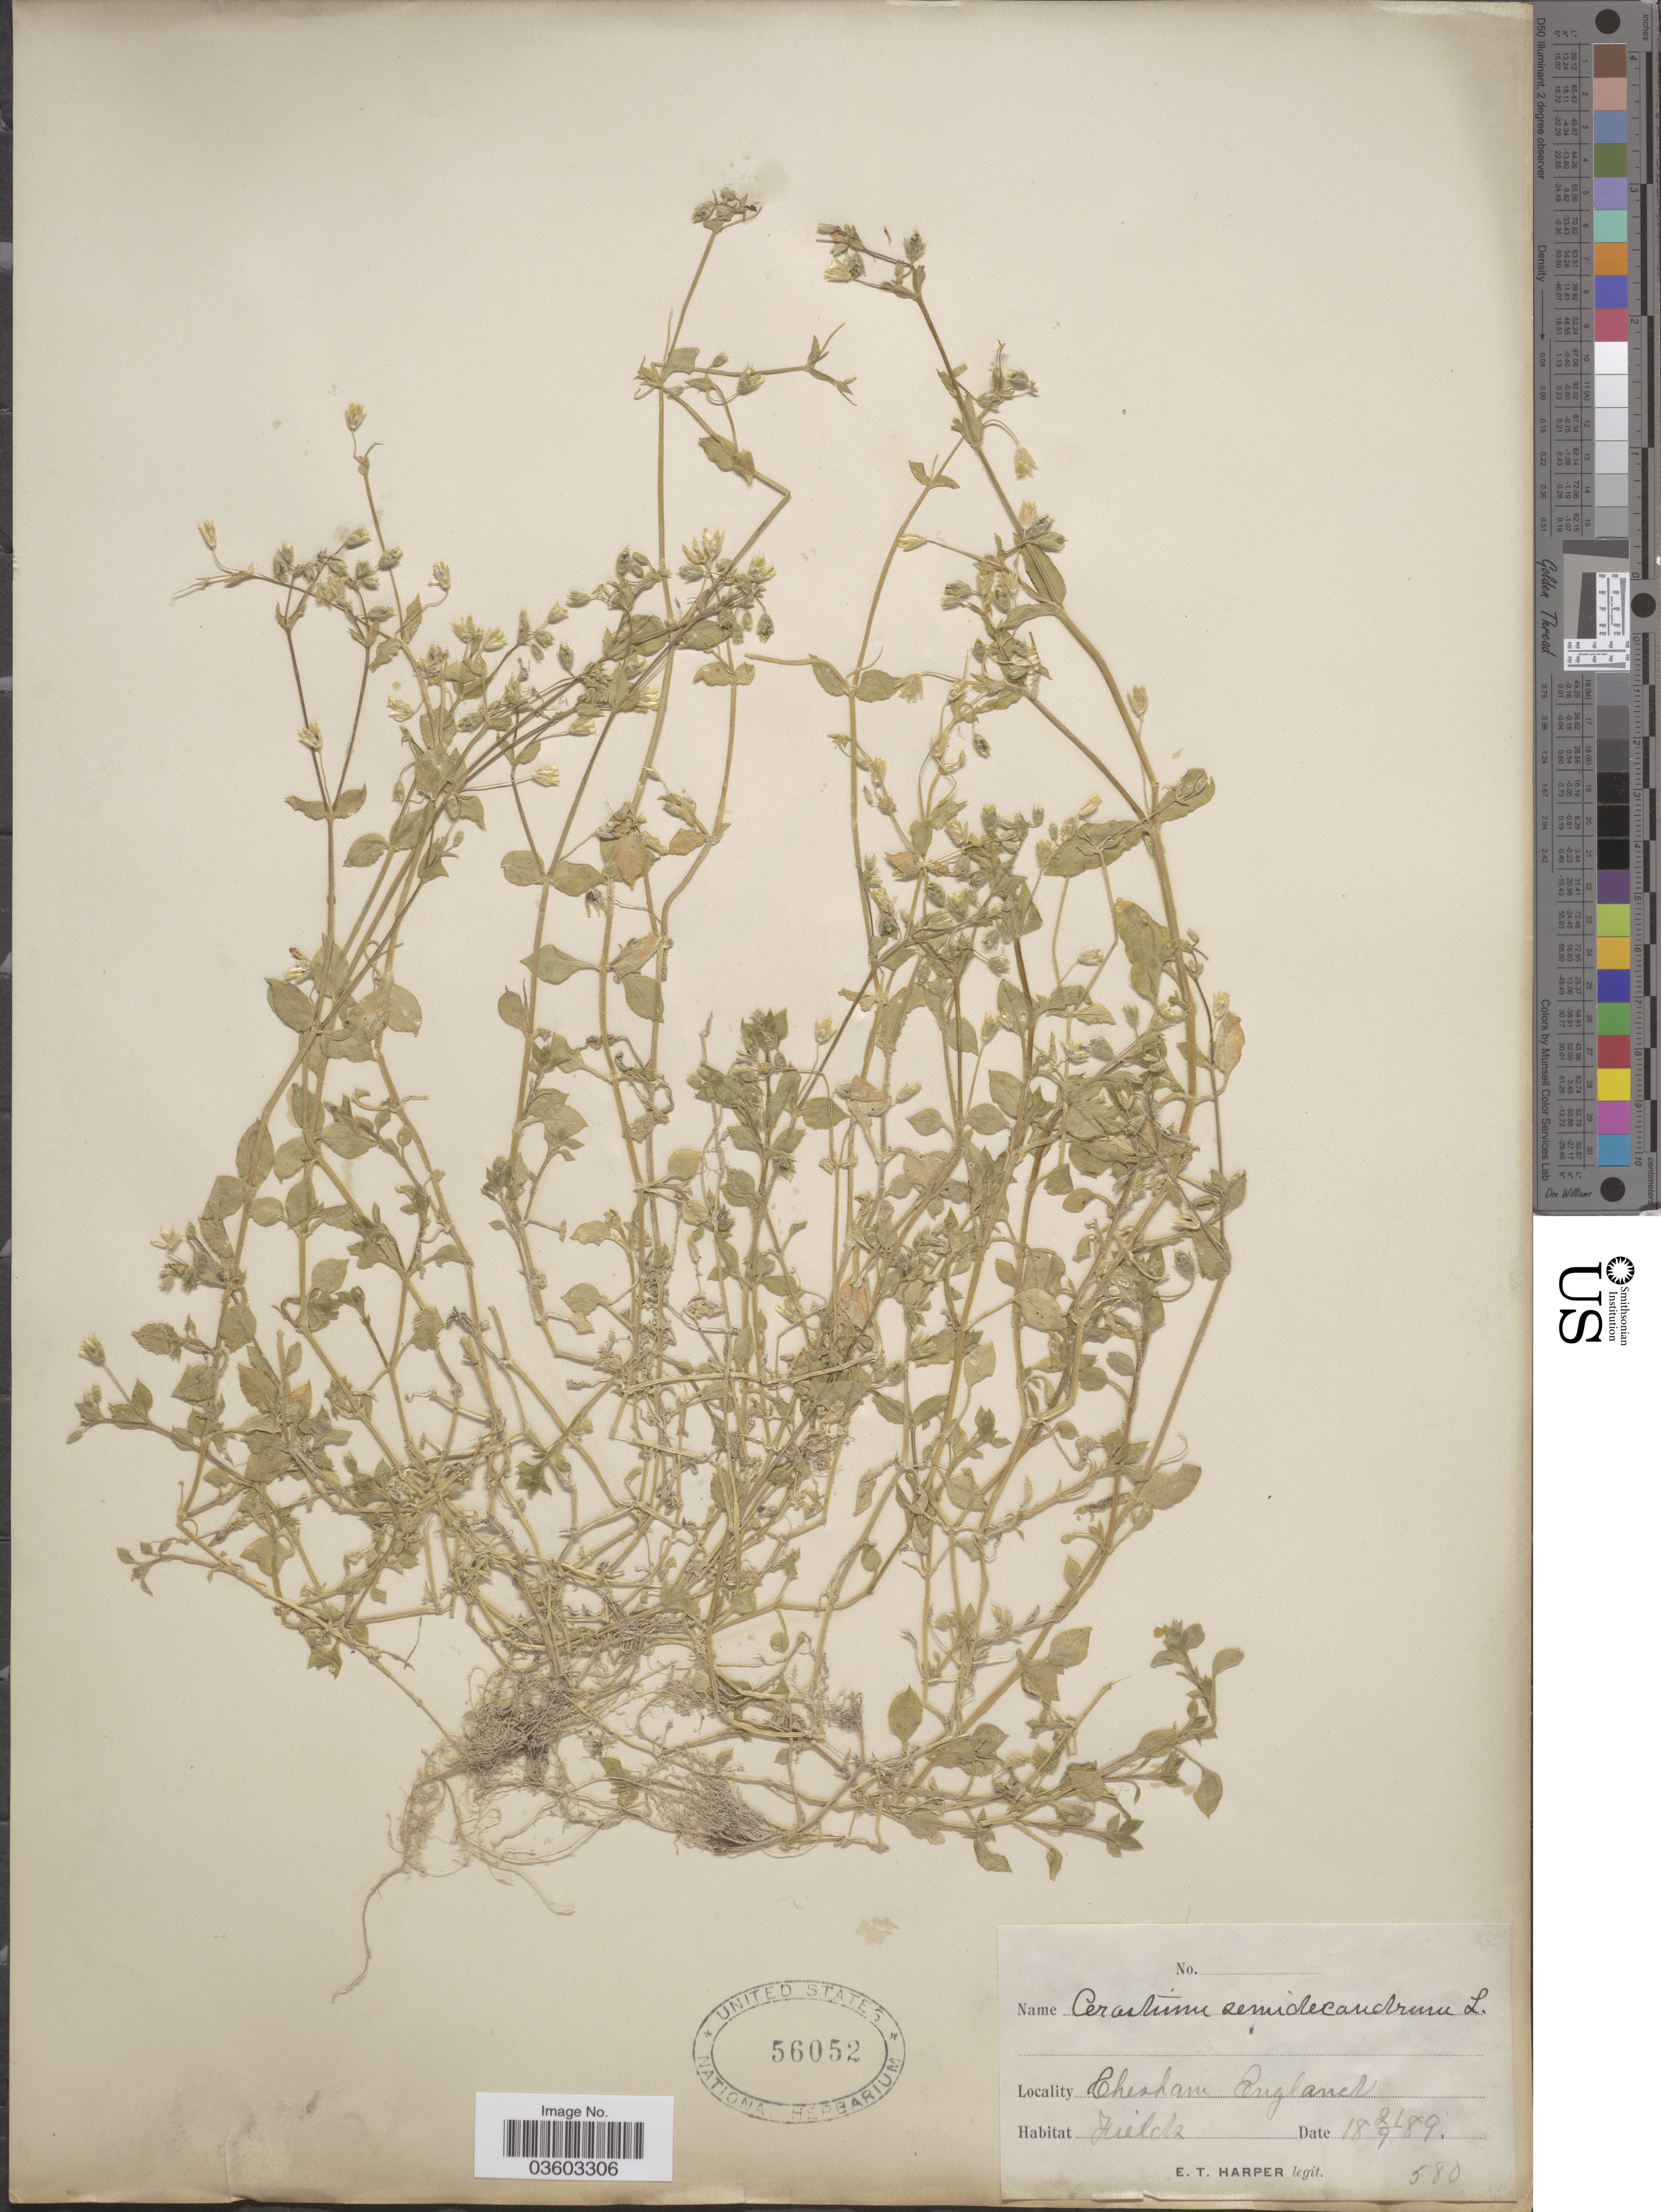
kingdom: Plantae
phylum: Tracheophyta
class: Magnoliopsida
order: Caryophyllales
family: Caryophyllaceae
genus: Cerastium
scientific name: Cerastium semidecandrum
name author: L.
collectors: E. T. Harper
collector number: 580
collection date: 1889-09-21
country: United Kingdom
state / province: England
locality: Chesham.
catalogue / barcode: US 56052